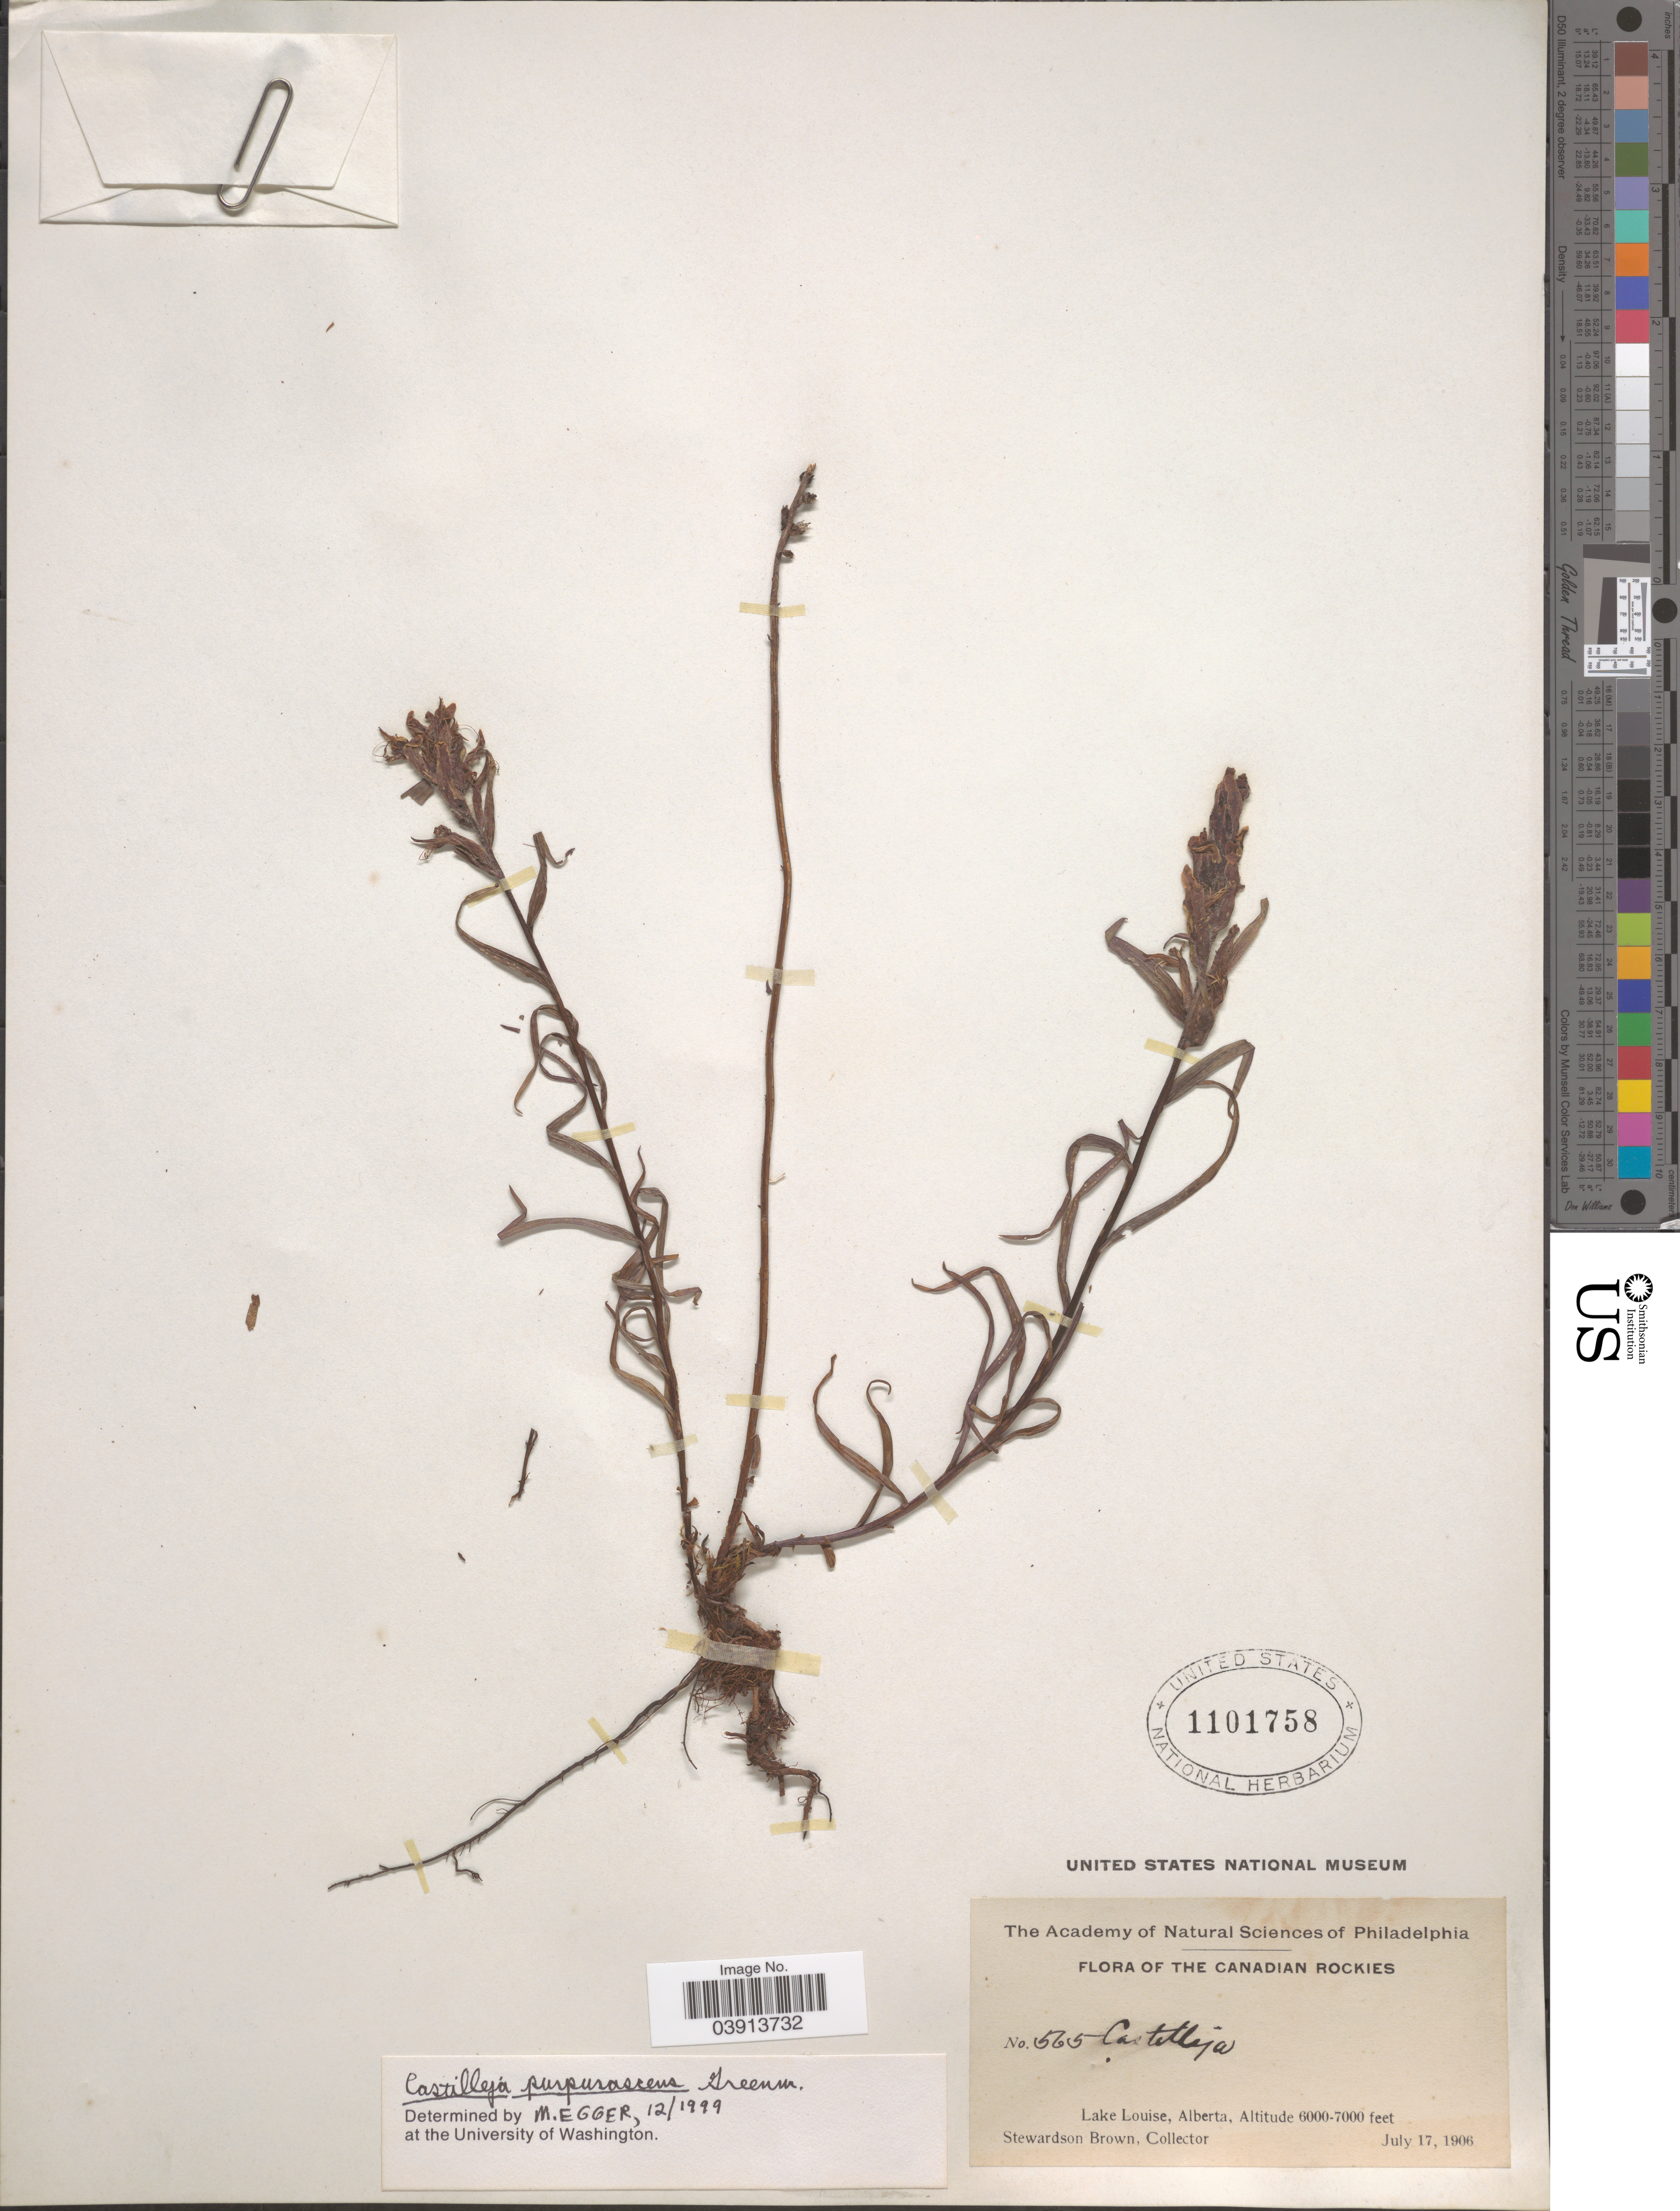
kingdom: Plantae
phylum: Tracheophyta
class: Magnoliopsida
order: Lamiales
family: Orobanchaceae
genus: Castilleja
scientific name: Castilleja purpurascens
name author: Greenm.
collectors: S. Brown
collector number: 565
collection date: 1906-07-17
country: Canada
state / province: Alberta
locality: Canadian Rockies. Lake Louise.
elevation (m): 1829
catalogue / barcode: US 1101758